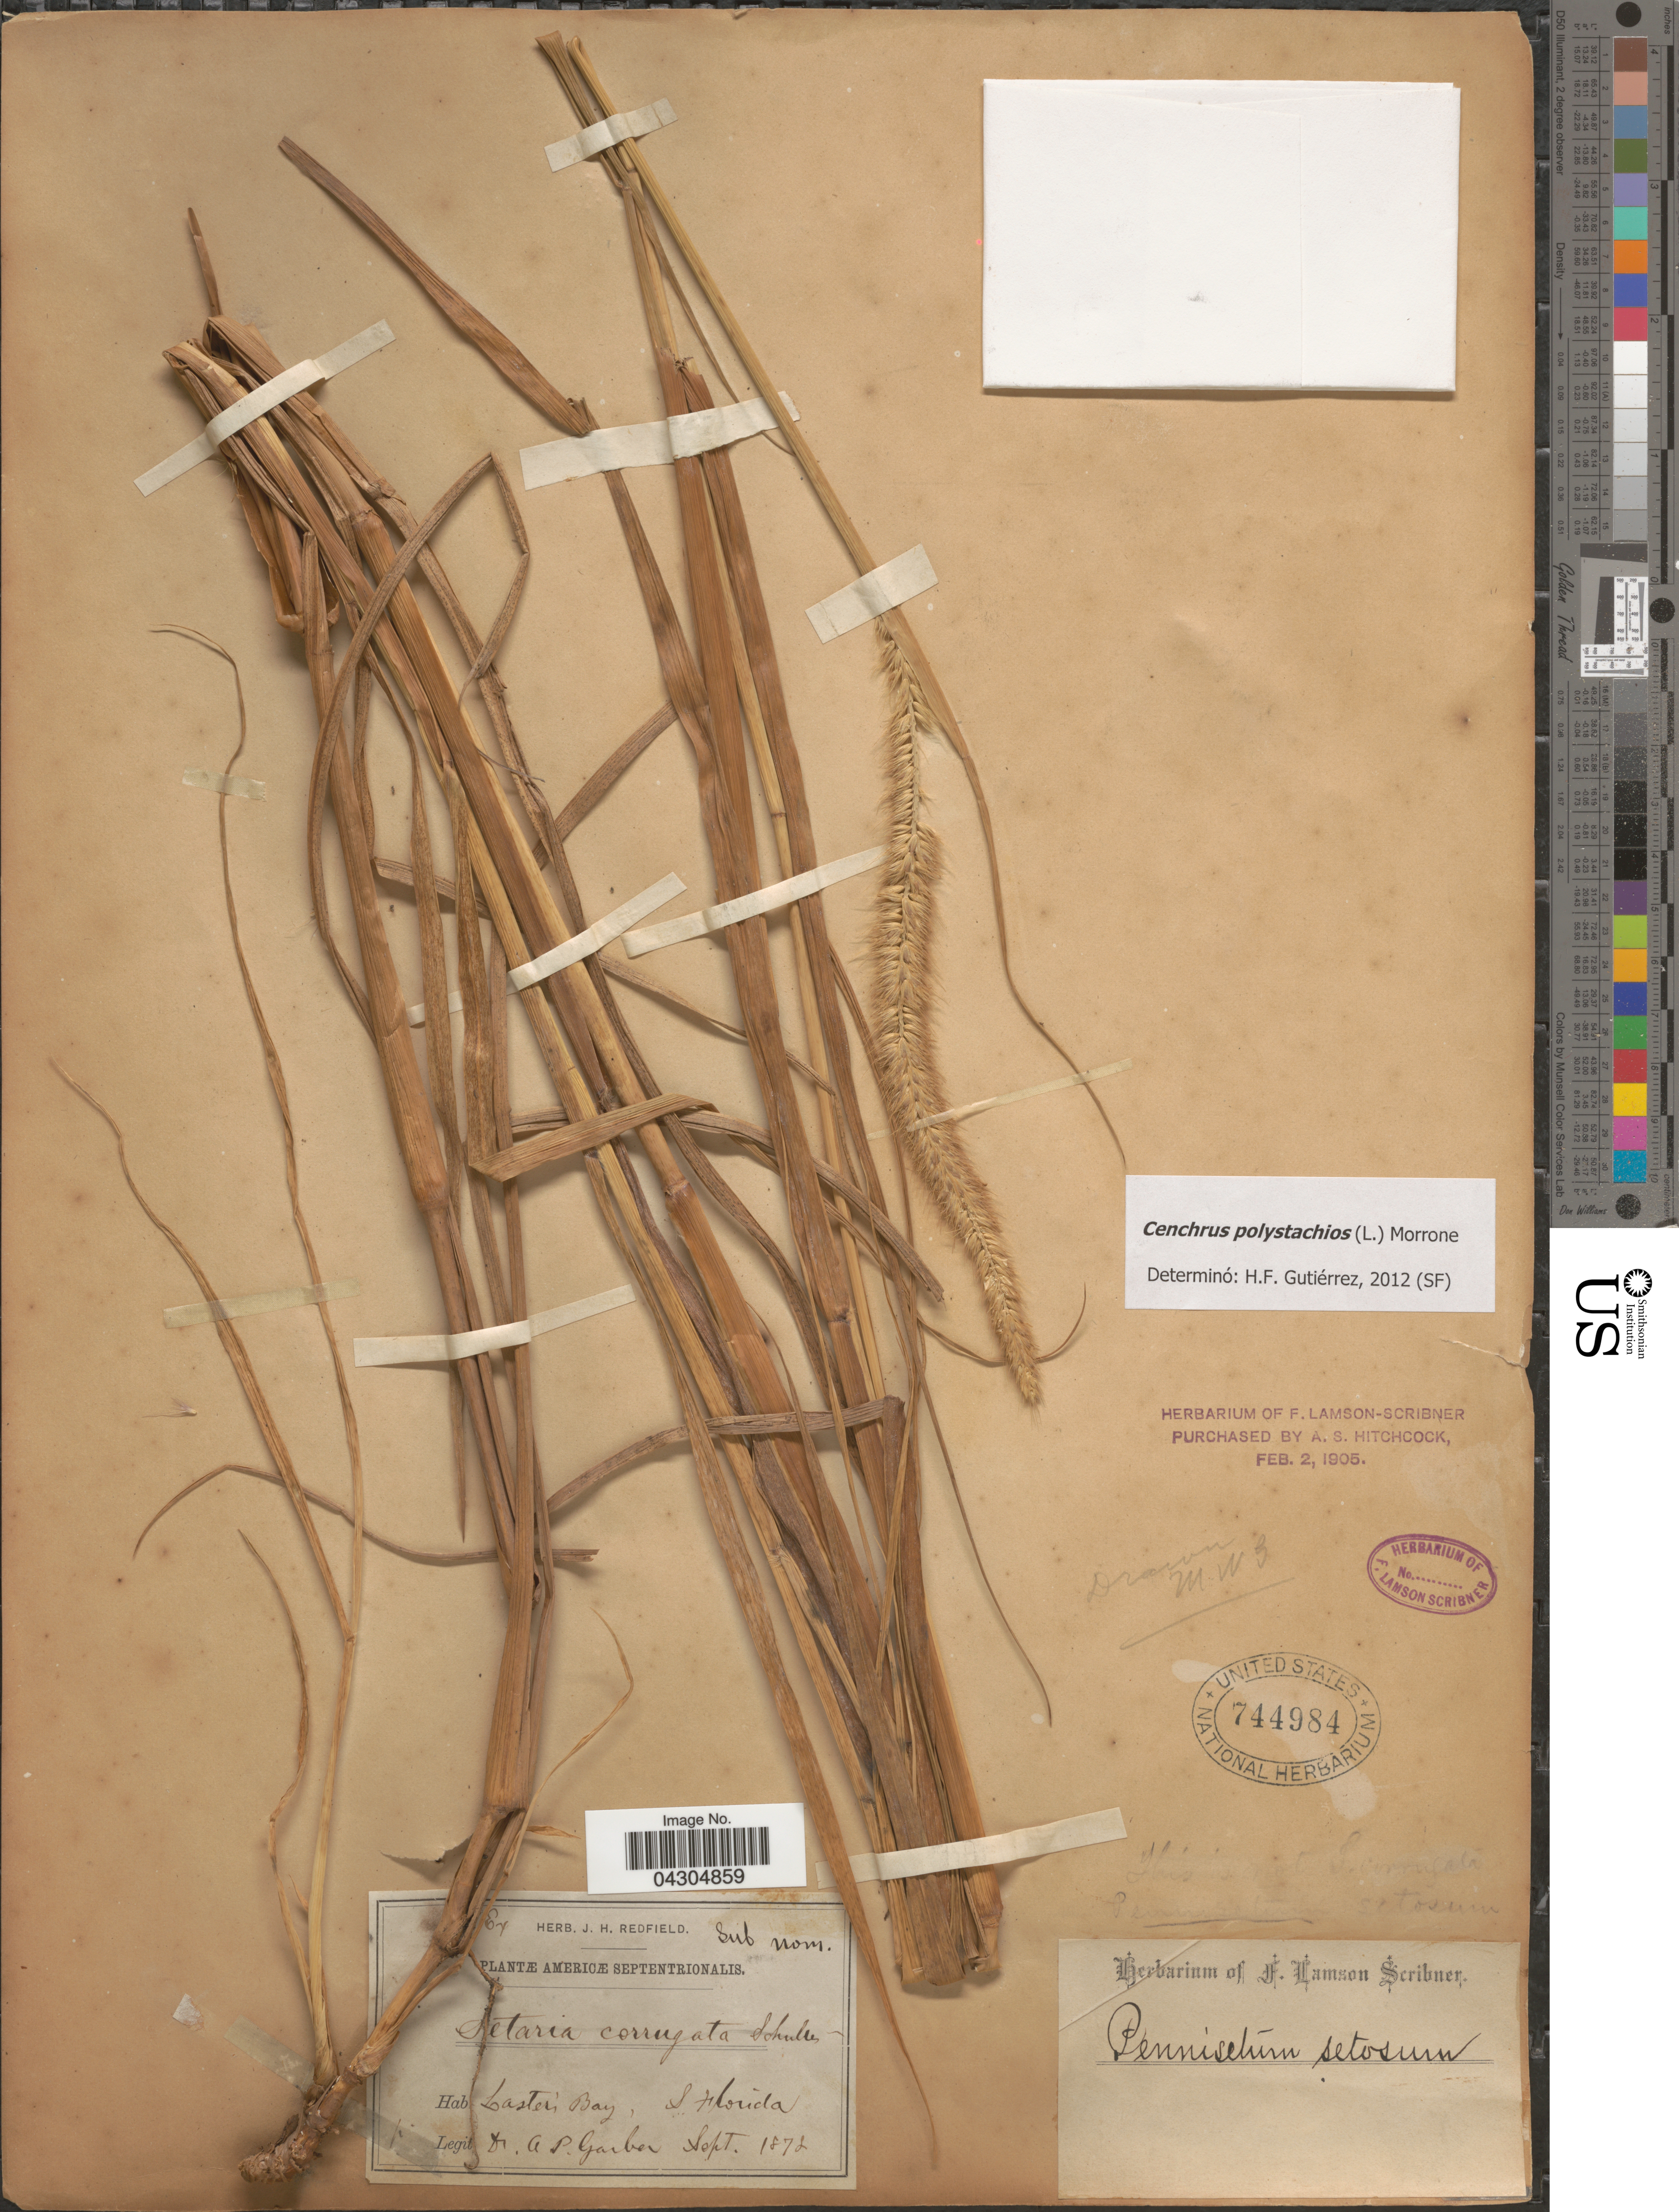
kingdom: Plantae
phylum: Tracheophyta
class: Liliopsida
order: Poales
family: Poaceae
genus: Cenchrus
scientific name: Cenchrus polystachios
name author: (L.) Morrone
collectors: A. P. Garber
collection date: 1872-09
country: United States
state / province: Florida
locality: Americæ Septentrionalis. Lastero Bay, S Florida.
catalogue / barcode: US 744984